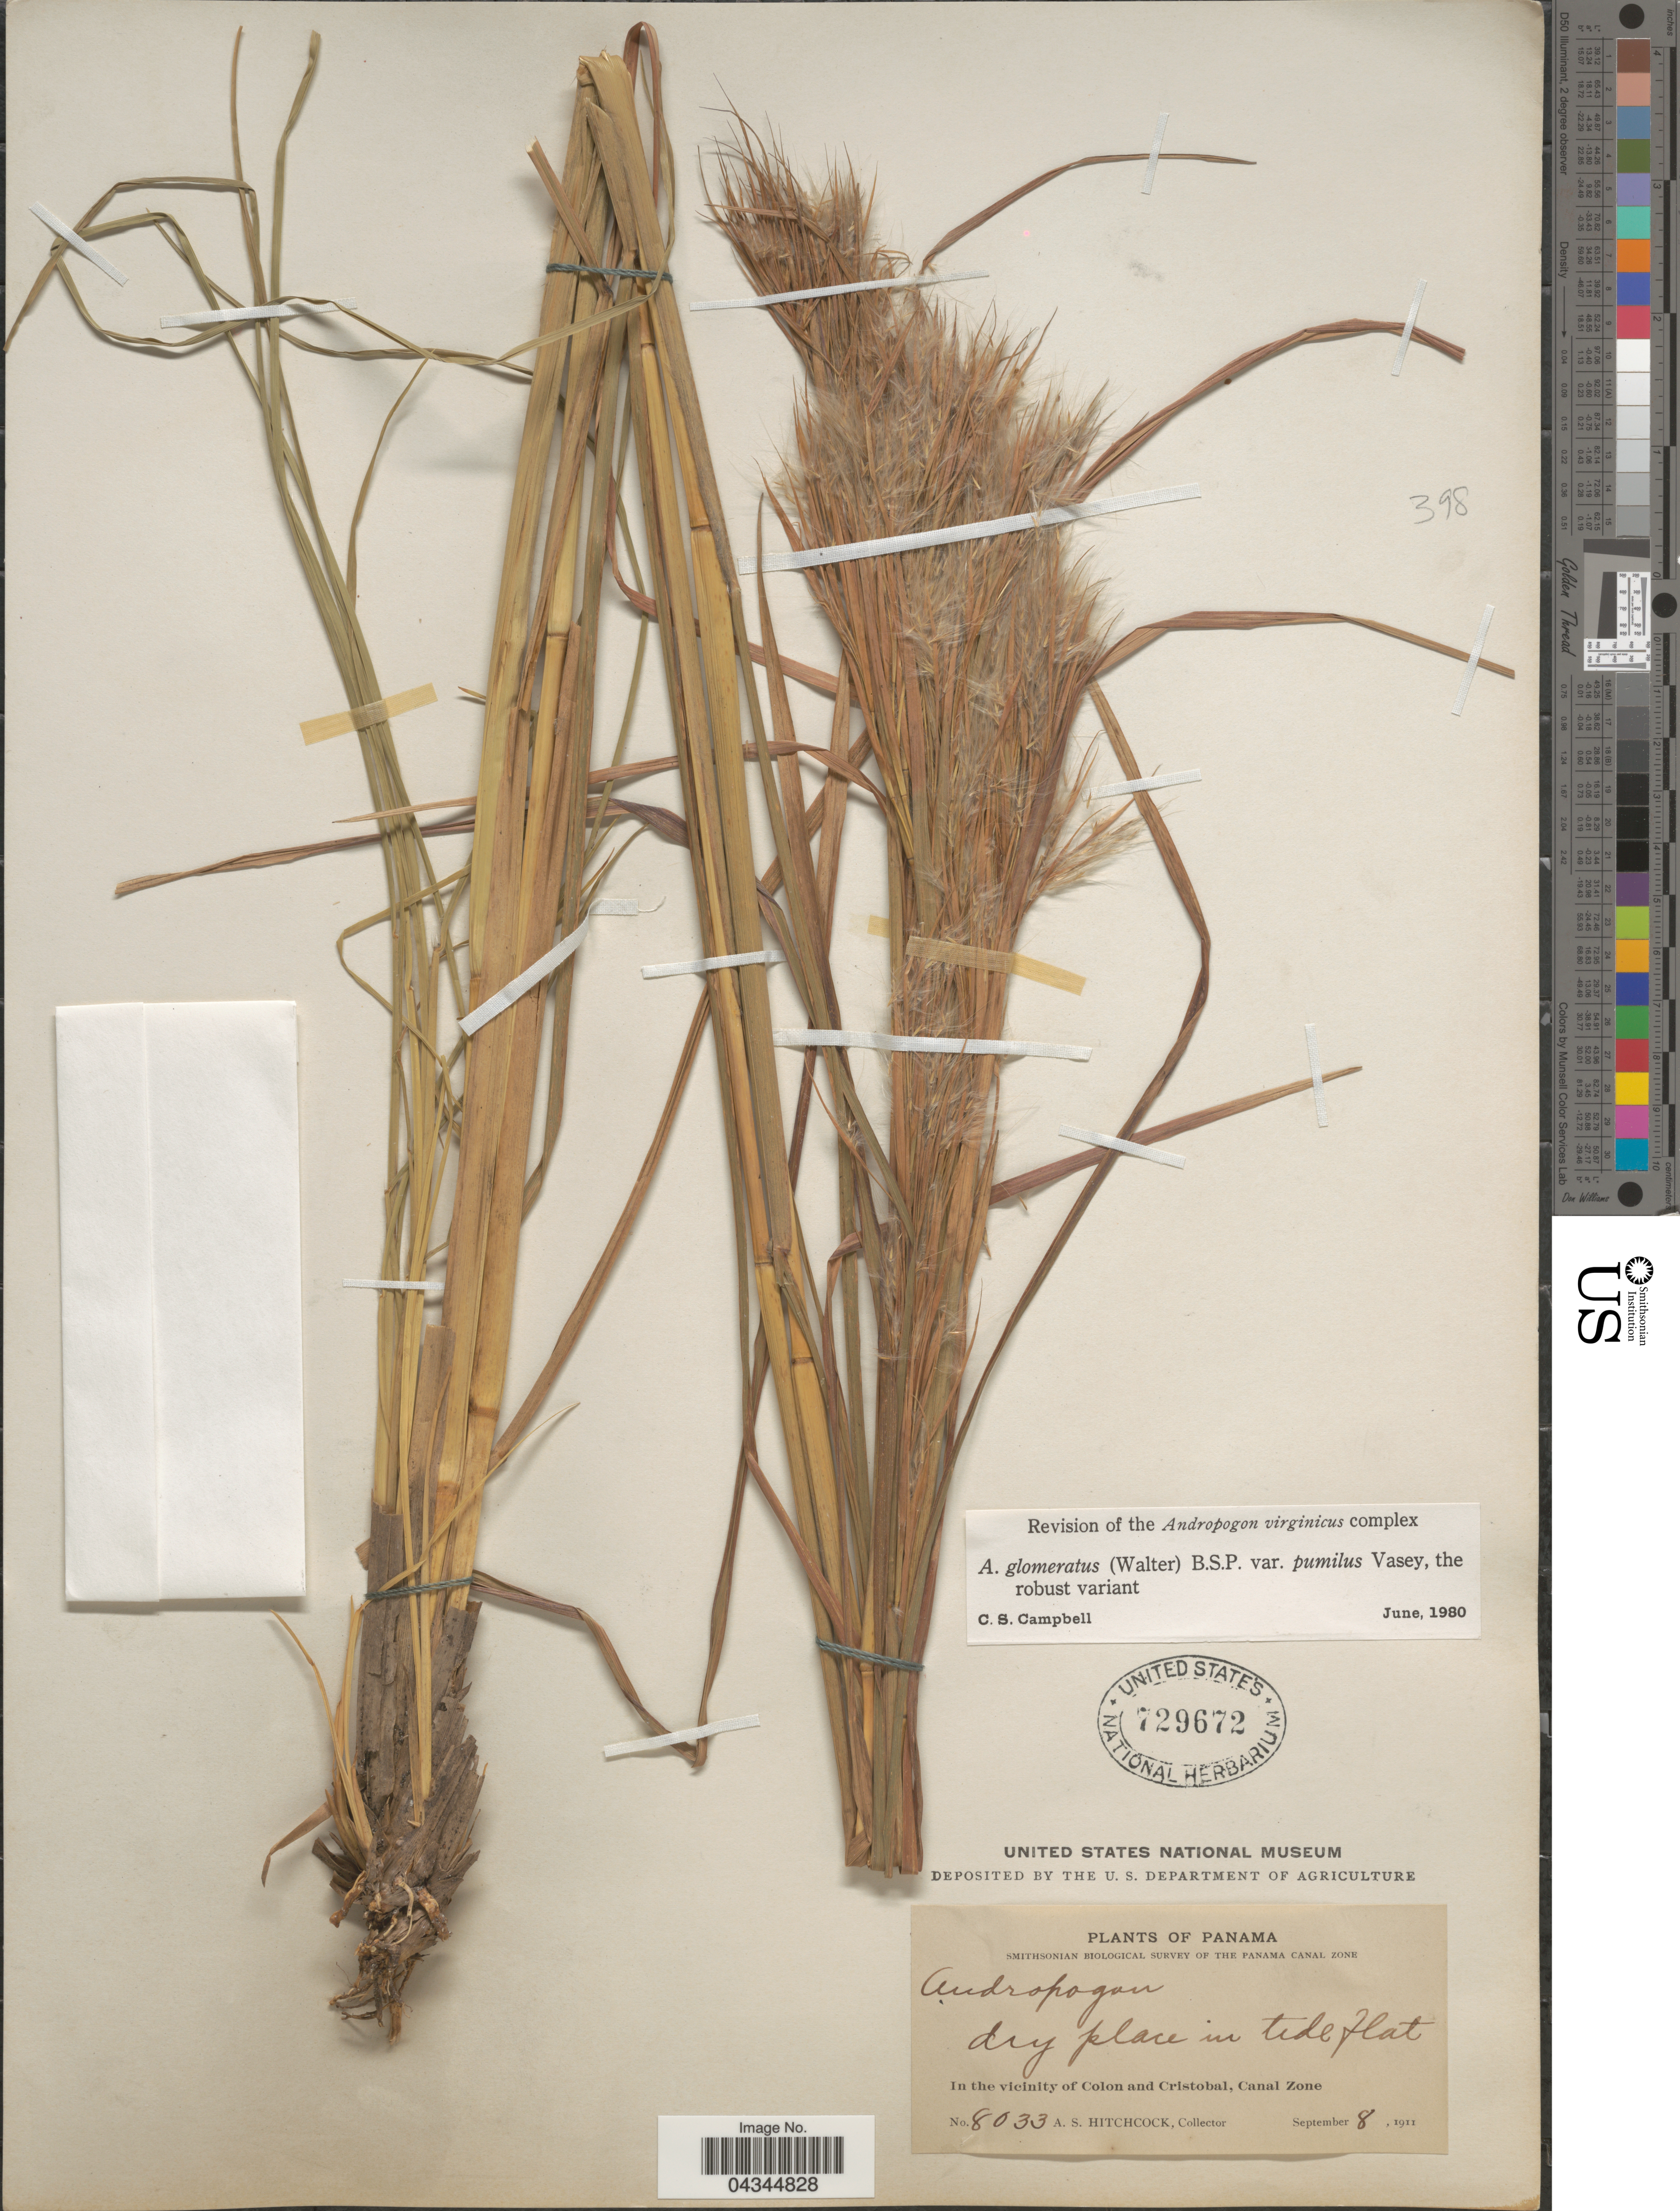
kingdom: Plantae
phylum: Tracheophyta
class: Liliopsida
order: Poales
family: Poaceae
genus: Andropogon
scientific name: Andropogon glomeratus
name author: (Walter) Britton et al.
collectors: A. S. Hitchcock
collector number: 8033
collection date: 1911-09-08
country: Panama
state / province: Colón / Panamá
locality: Smithsonian Biological Survey of the Panama Canal Zone. Dry place in tide flat. In the vicinity of Colon and Cristobal, Canal Zone.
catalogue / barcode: US 729672